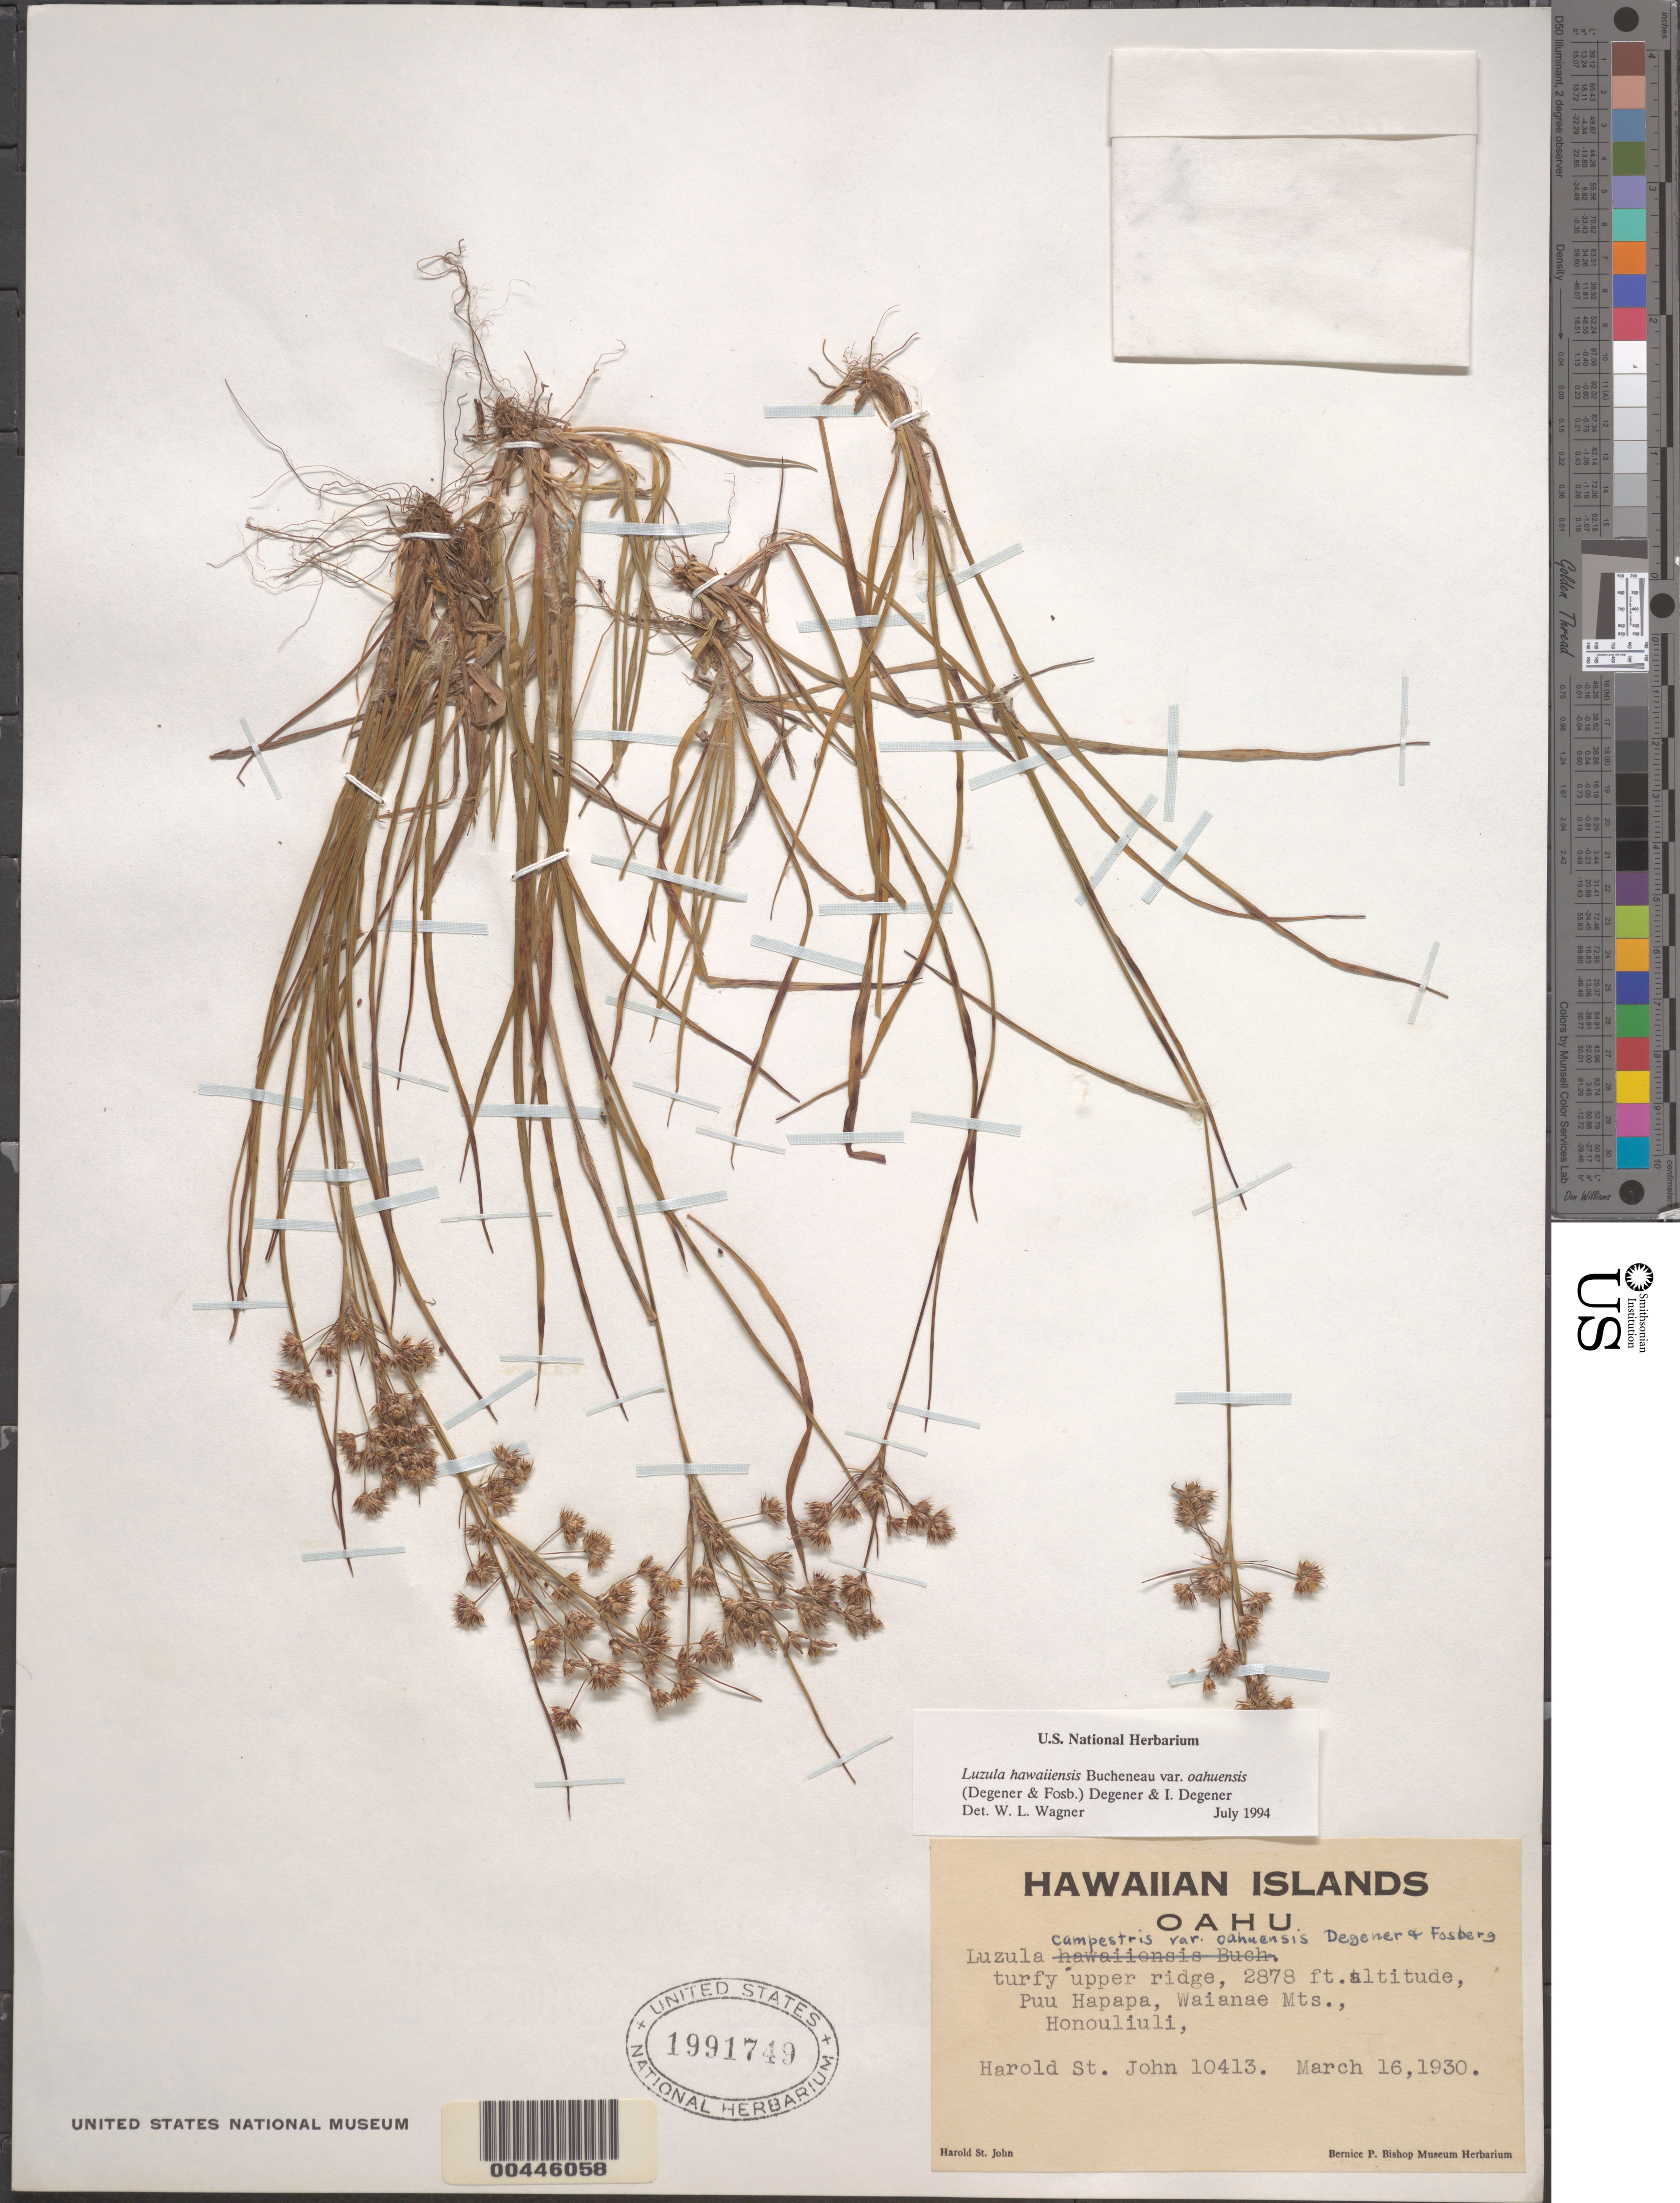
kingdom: Plantae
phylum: Tracheophyta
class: Liliopsida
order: Poales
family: Juncaceae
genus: Luzula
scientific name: Luzula hawaiiensis var. oahuensis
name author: (O. Deg. & Fosberg) O. Deg. & I. Deg.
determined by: Wagner, W. L., (BOT), Smithsonian Institution - National Museum of Natural History (UNITED STATES)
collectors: H. St. John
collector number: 10413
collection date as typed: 16 Mar 1930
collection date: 1930-03-16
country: United States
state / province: Hawaii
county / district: Honolulu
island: Oahu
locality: Puu Hapapa, Waianae Mts., Honouliuli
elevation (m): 877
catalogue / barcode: US 1991749